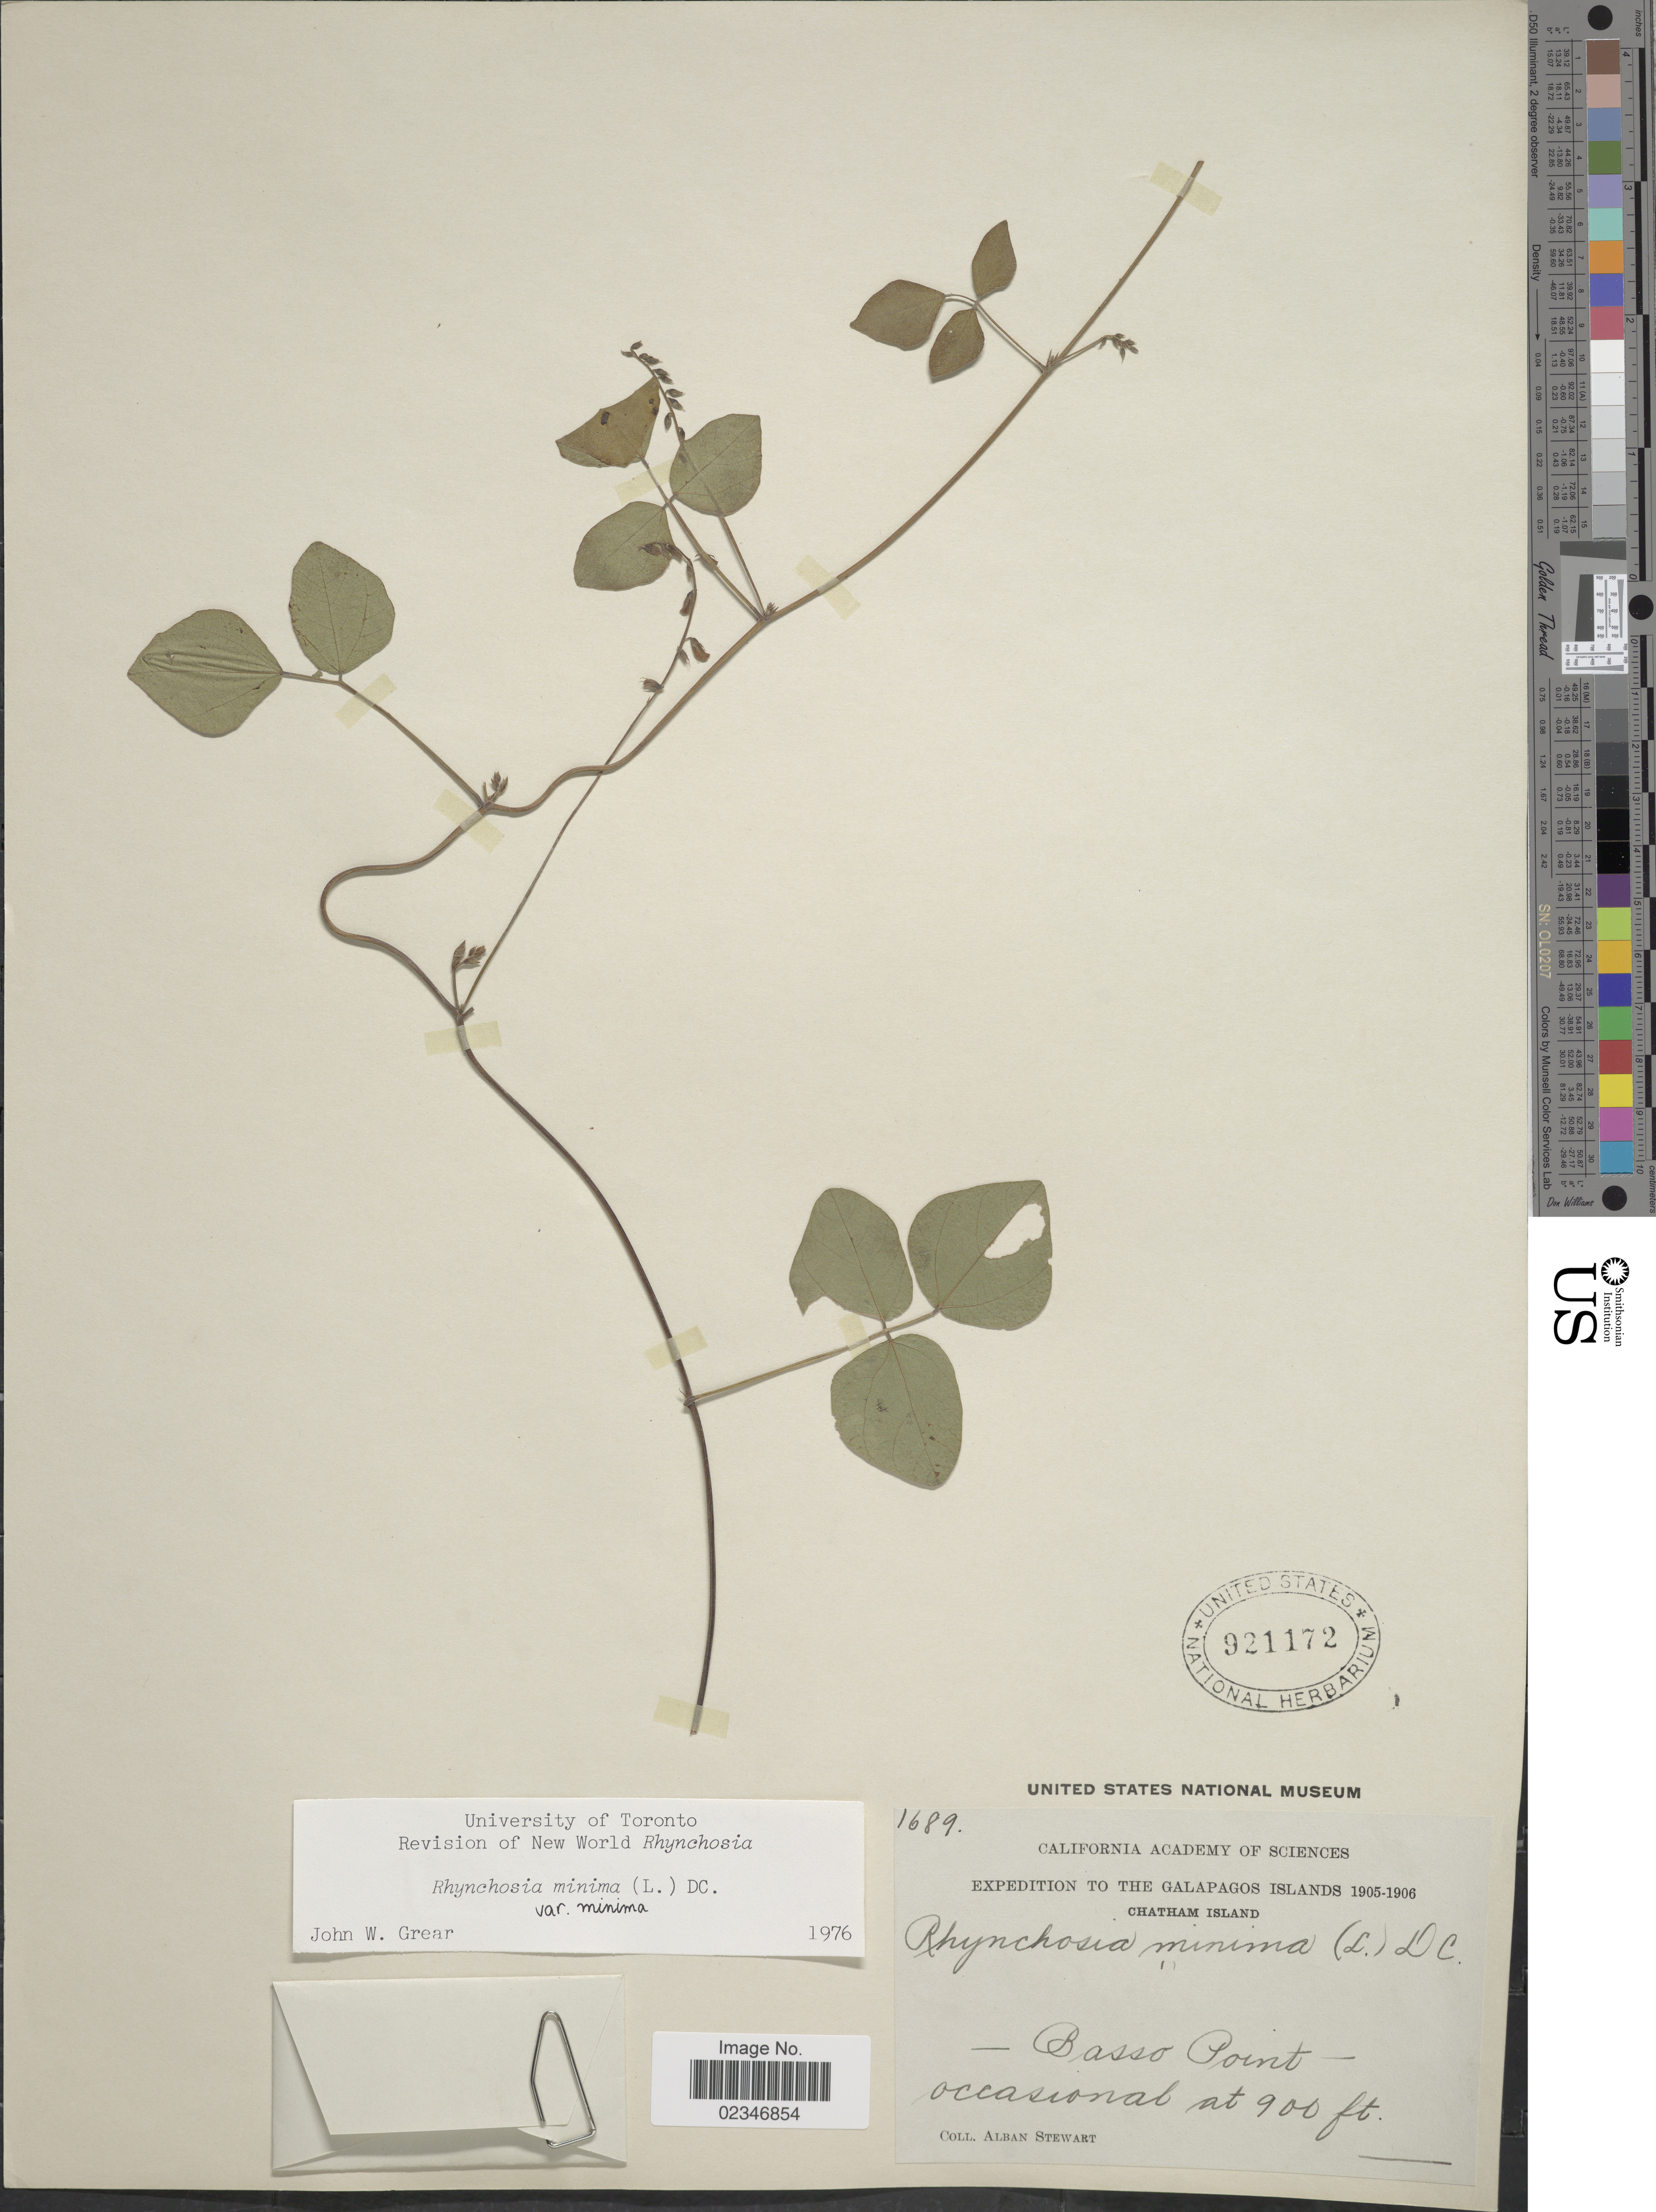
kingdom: Plantae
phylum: Tracheophyta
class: Magnoliopsida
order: Fabales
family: Fabaceae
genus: Rhynchosia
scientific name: Rhynchosia minima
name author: (L.) DC.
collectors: A. Stewart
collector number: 1689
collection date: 1905/1906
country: Ecuador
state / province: Colón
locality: The Galapagos Islands, Chatham Island, Basso Point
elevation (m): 274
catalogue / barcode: US 921172